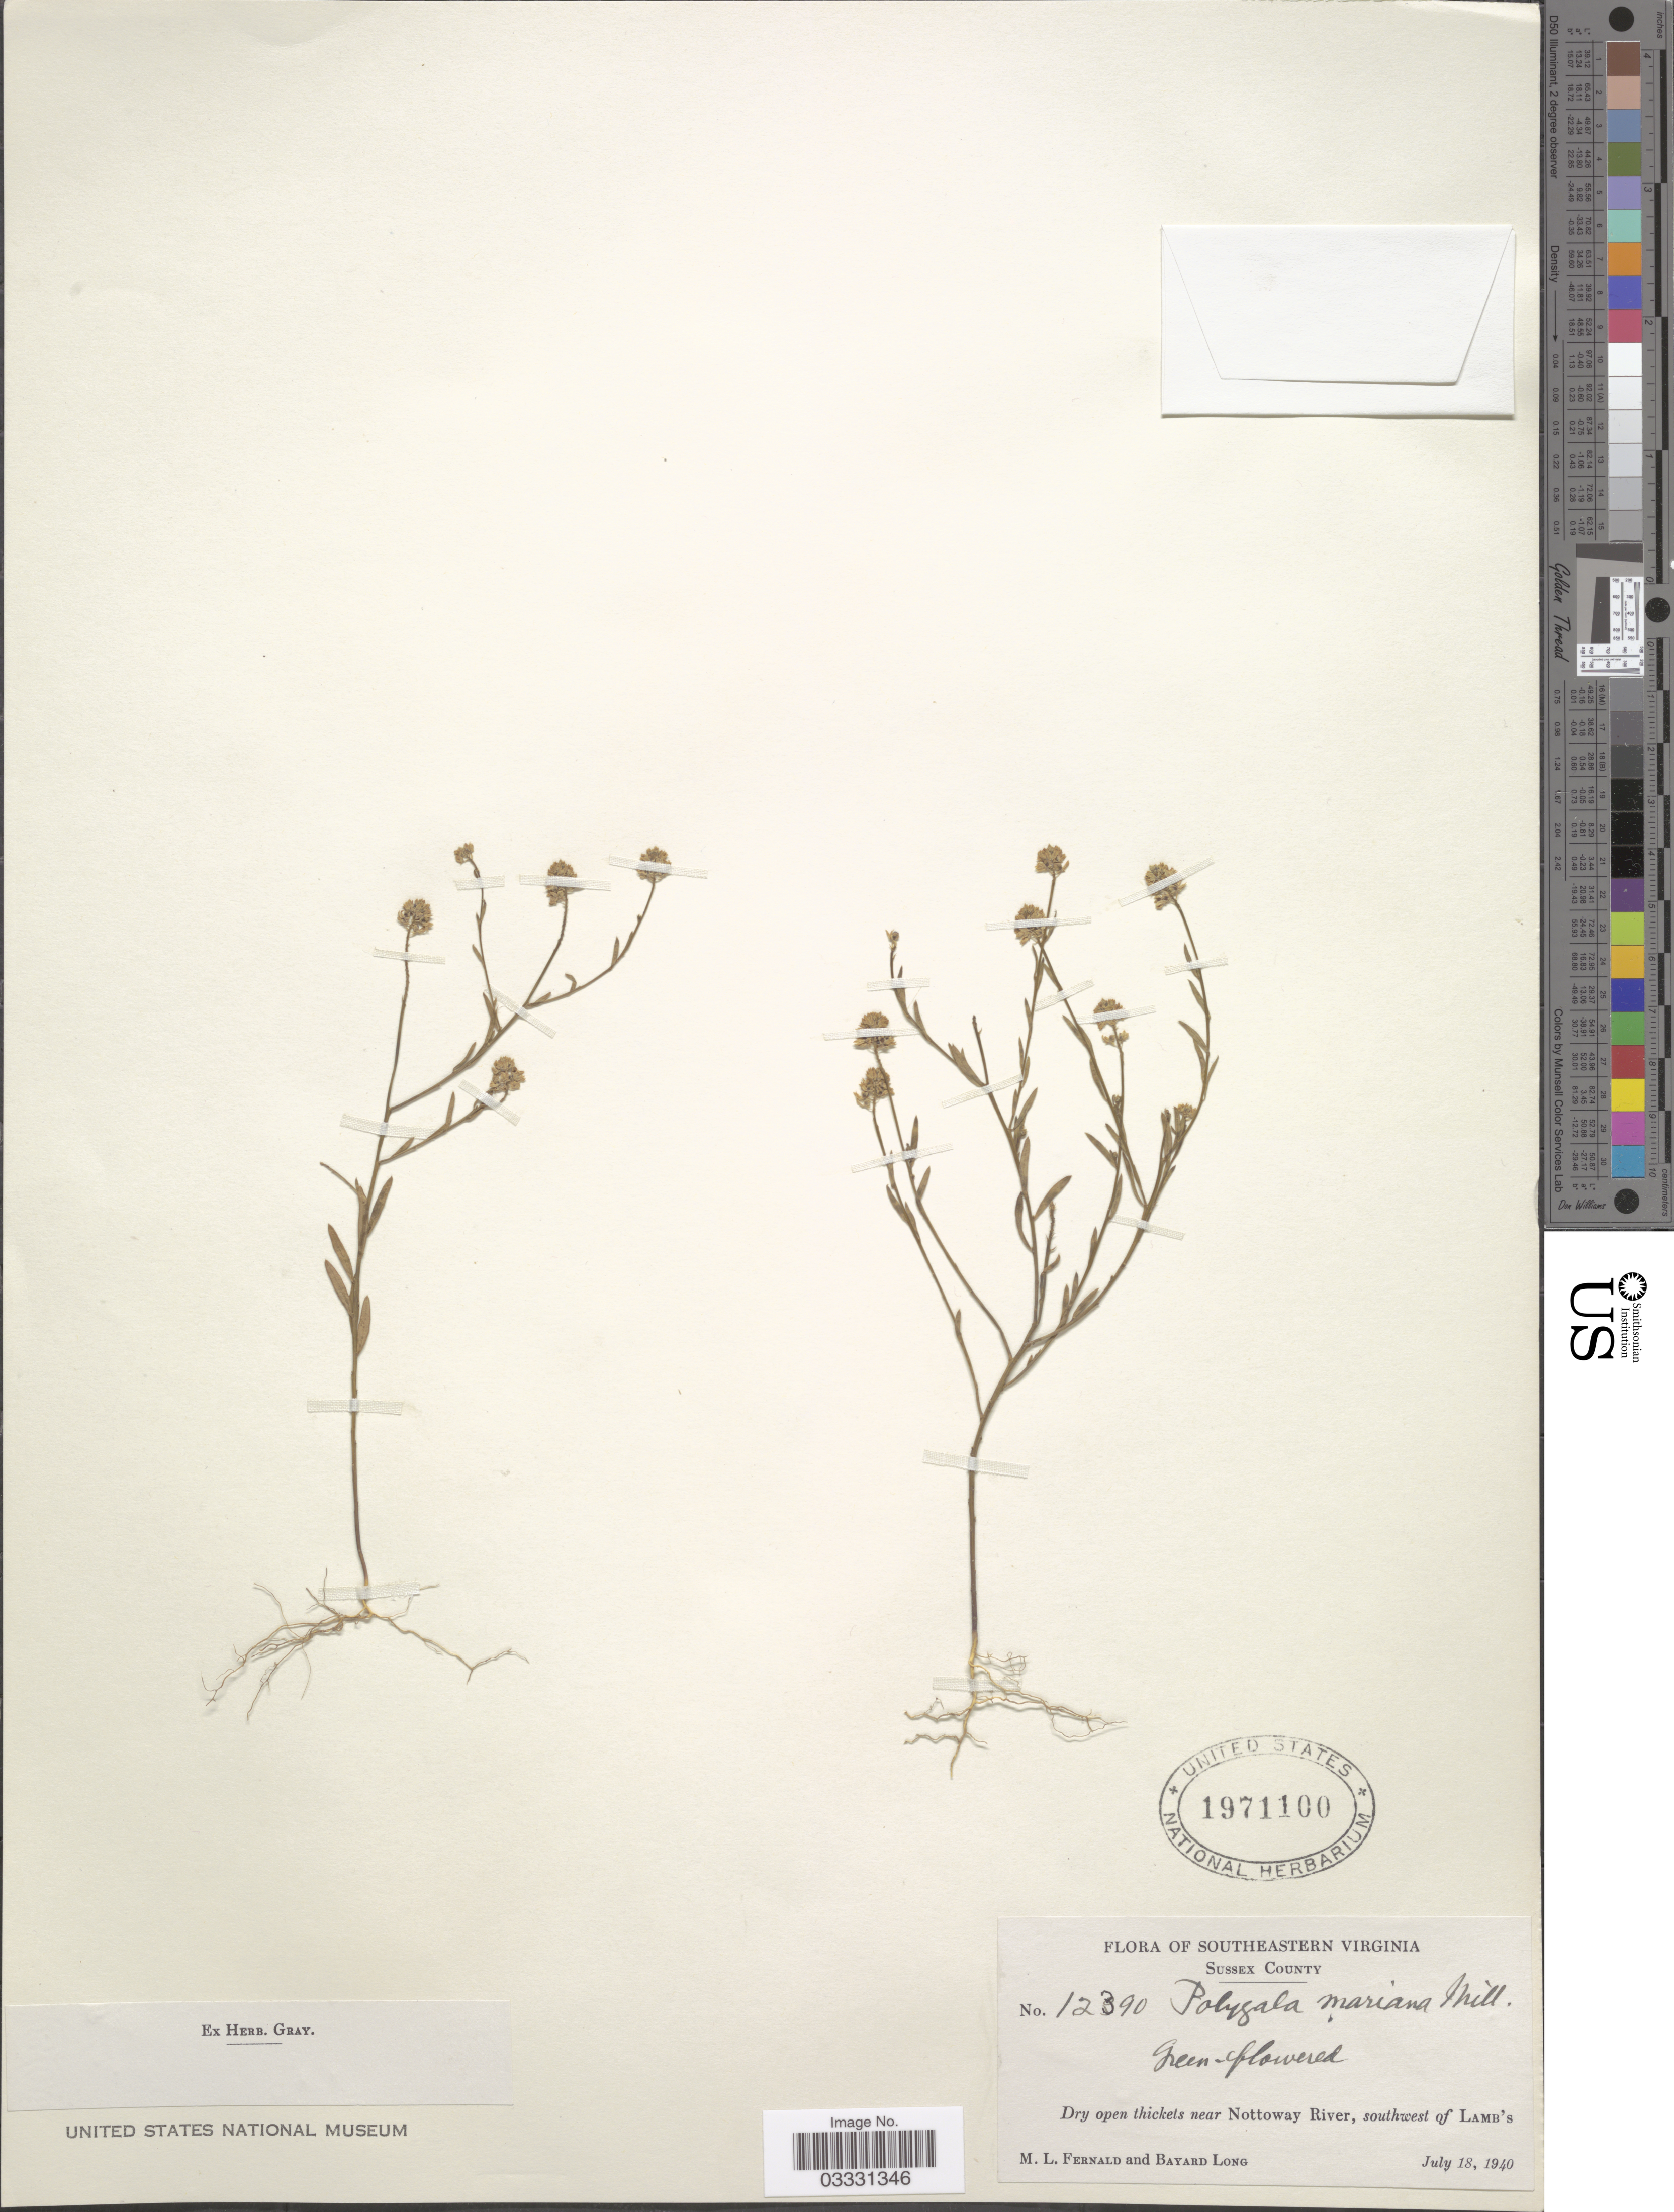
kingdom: Plantae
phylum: Tracheophyta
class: Magnoliopsida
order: Fabales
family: Polygalaceae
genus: Polygala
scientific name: Polygala mariana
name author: Mill.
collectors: M. L. Fernald & B. Long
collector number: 12390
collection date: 1940-07-18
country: United States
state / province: Virginia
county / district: Sussex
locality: Southeastern Virginia. Sussex County. Dry open thickets near Nottoway River, southwest of Lamb's.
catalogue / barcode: US 1971100